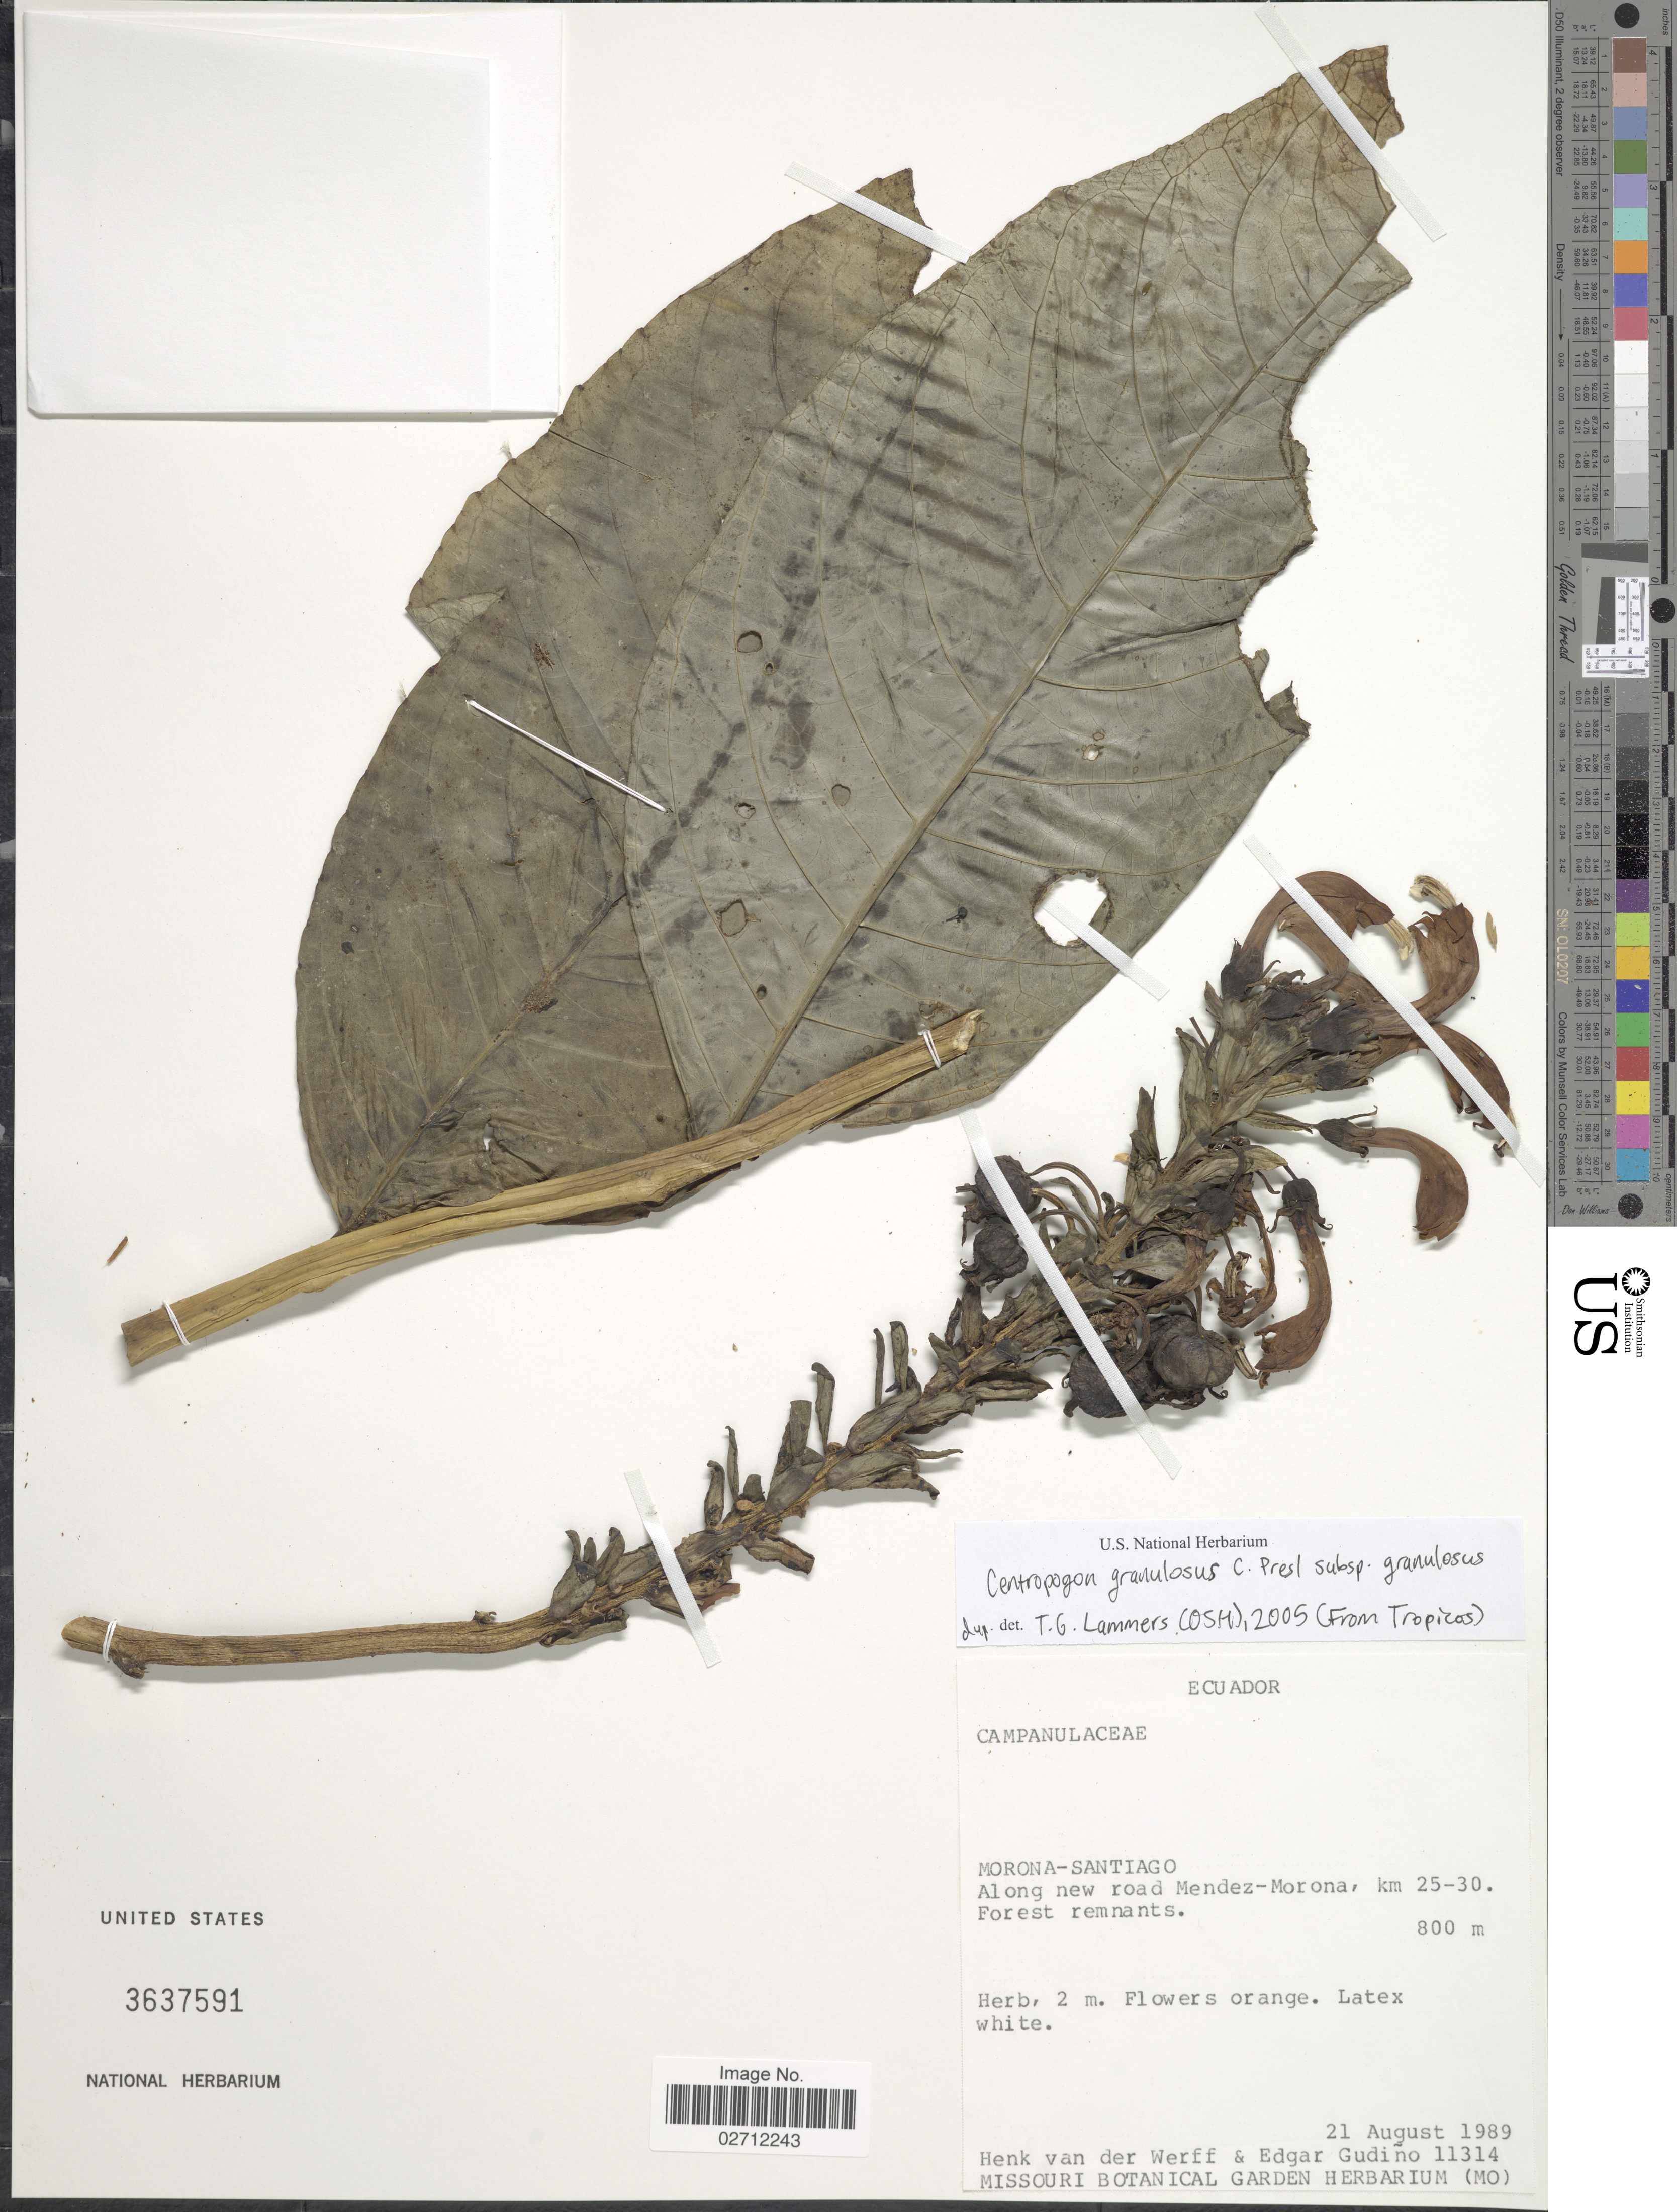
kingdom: Plantae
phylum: Tracheophyta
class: Magnoliopsida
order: Asterales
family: Campanulaceae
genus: Centropogon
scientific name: Centropogon granulosus subsp. granulosus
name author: C. Presl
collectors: H. van der Werff & E. Gudiño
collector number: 11314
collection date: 1989-08-21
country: Ecuador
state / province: Morona-Santiago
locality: Along new road Mendez-Morona, km 25-30.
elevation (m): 800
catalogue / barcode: US 3637591